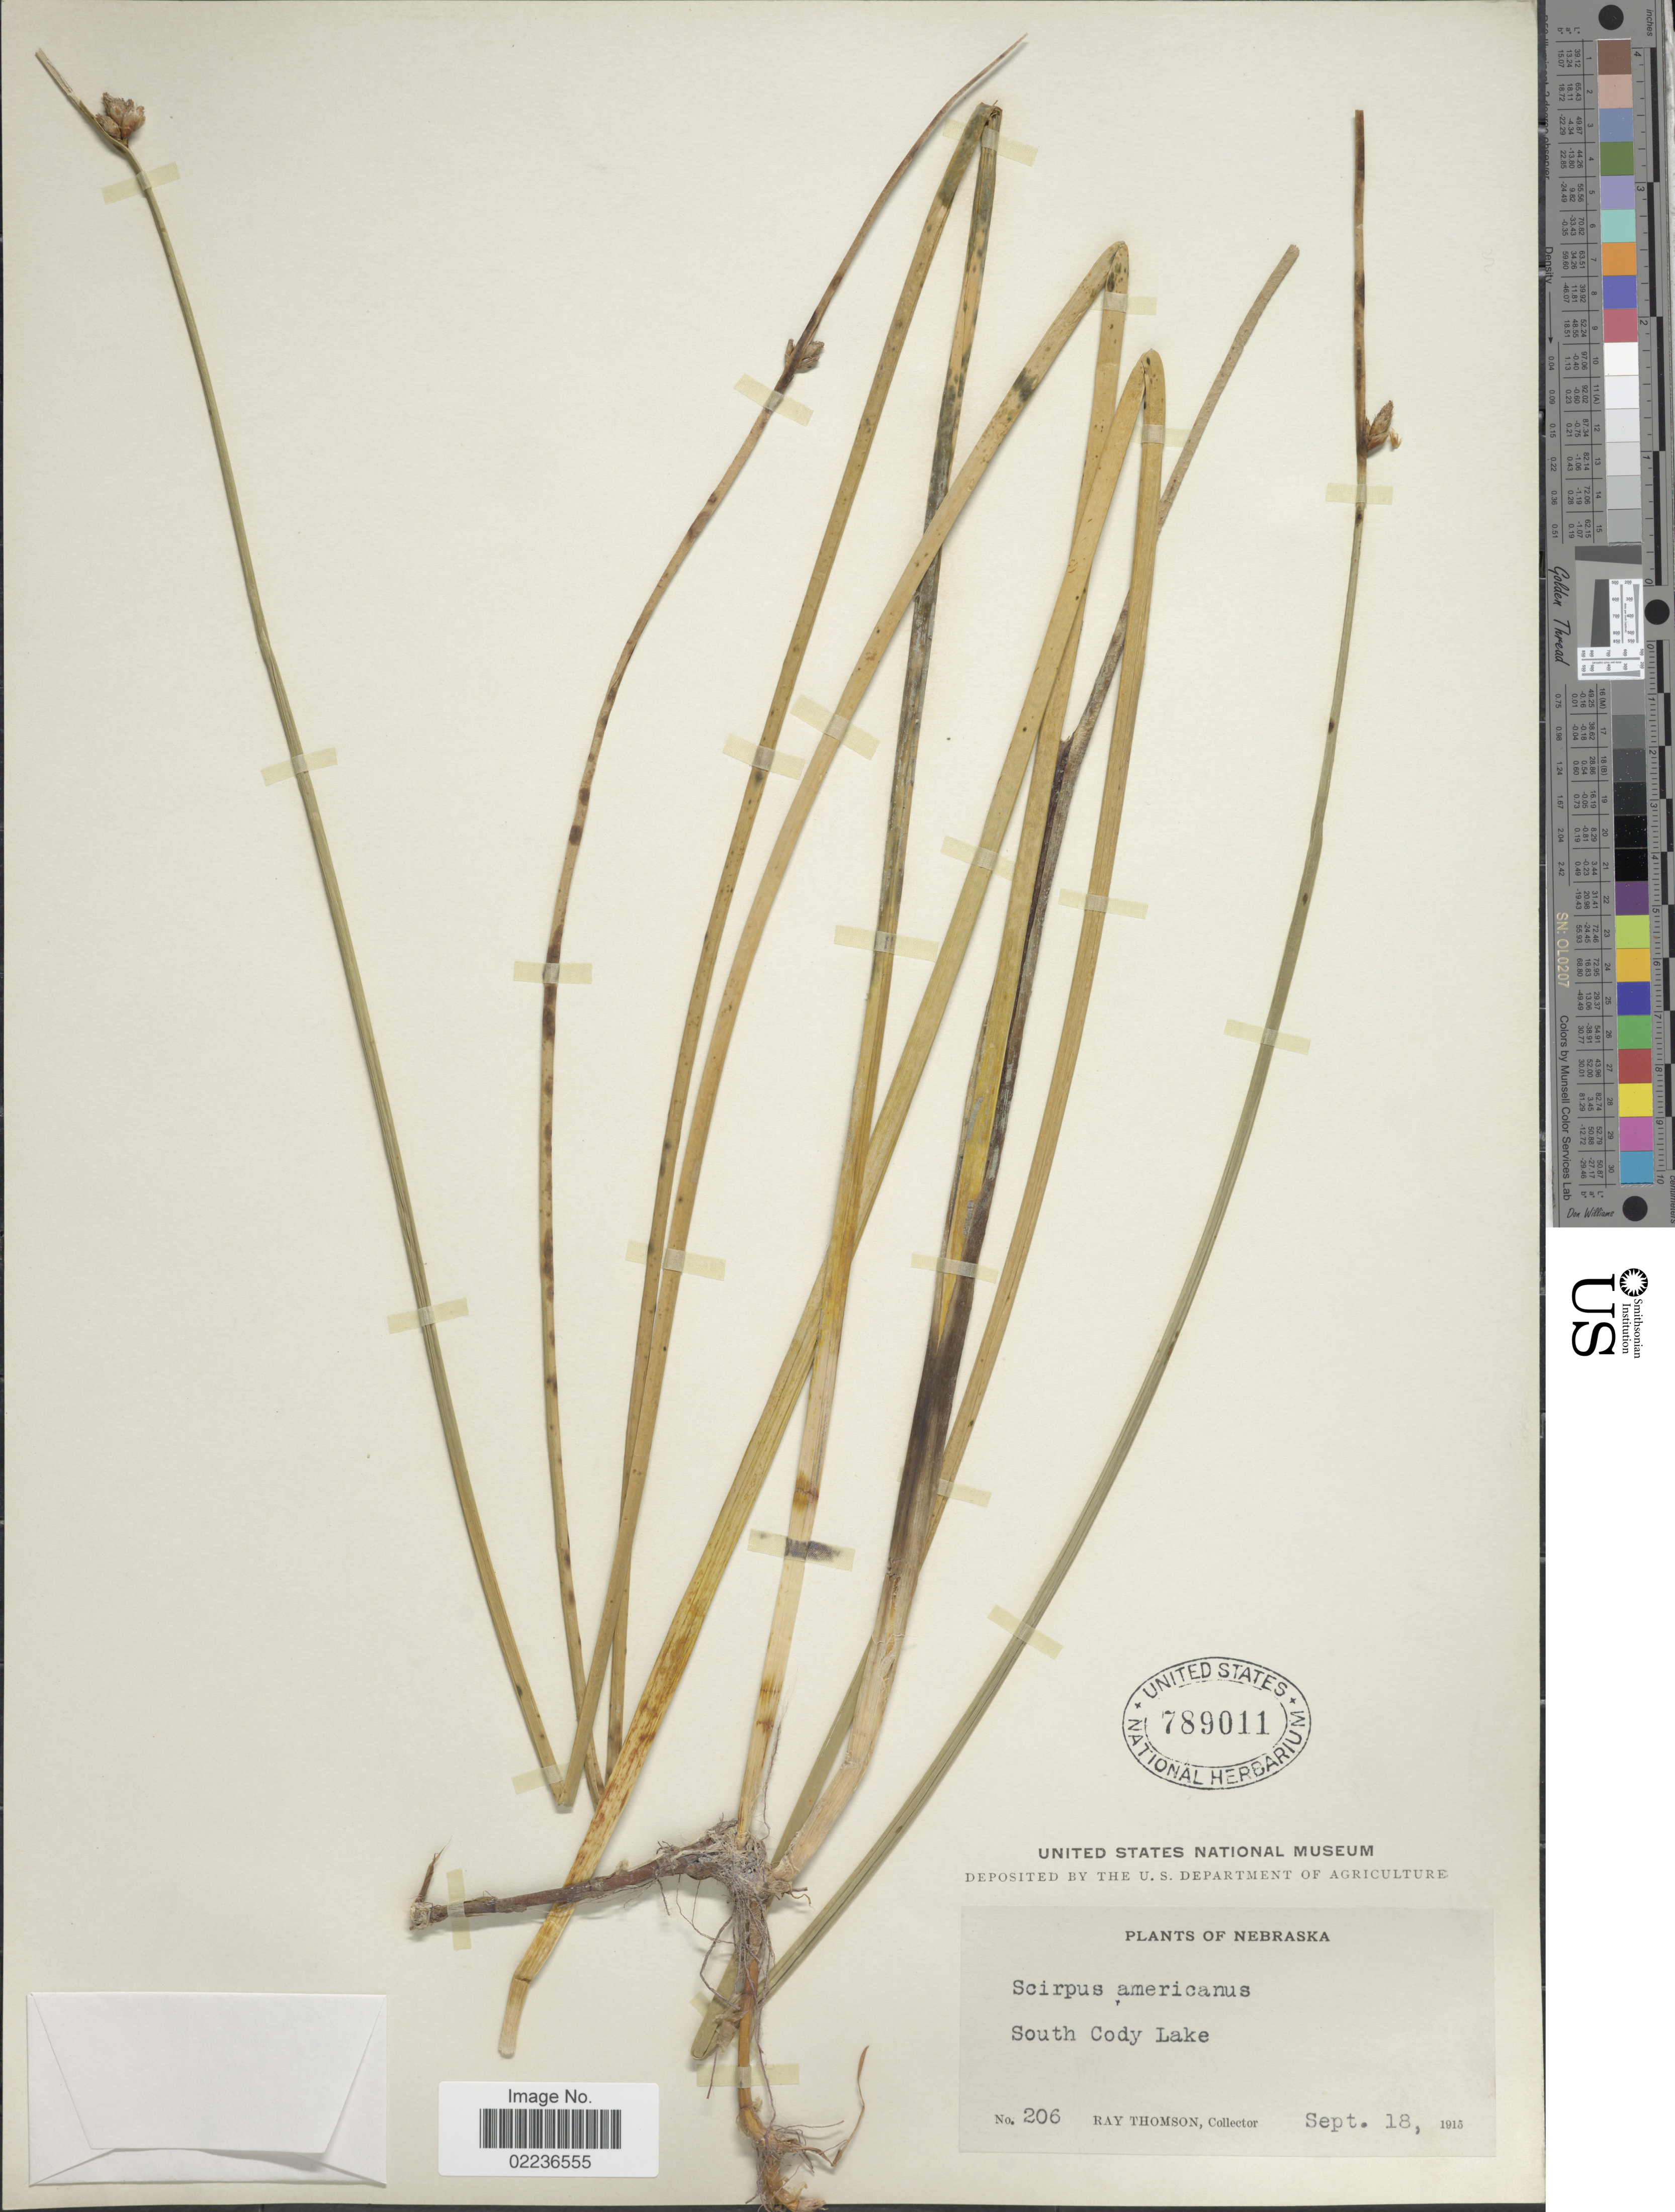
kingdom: Plantae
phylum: Tracheophyta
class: Liliopsida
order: Poales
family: Cyperaceae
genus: Schoenoplectus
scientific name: Schoenoplectus pungens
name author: (Vahl) Palla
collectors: R. Thomson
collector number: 206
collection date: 1915-09-18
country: United States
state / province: Nebraska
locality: South Cody Lake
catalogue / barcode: US 789011